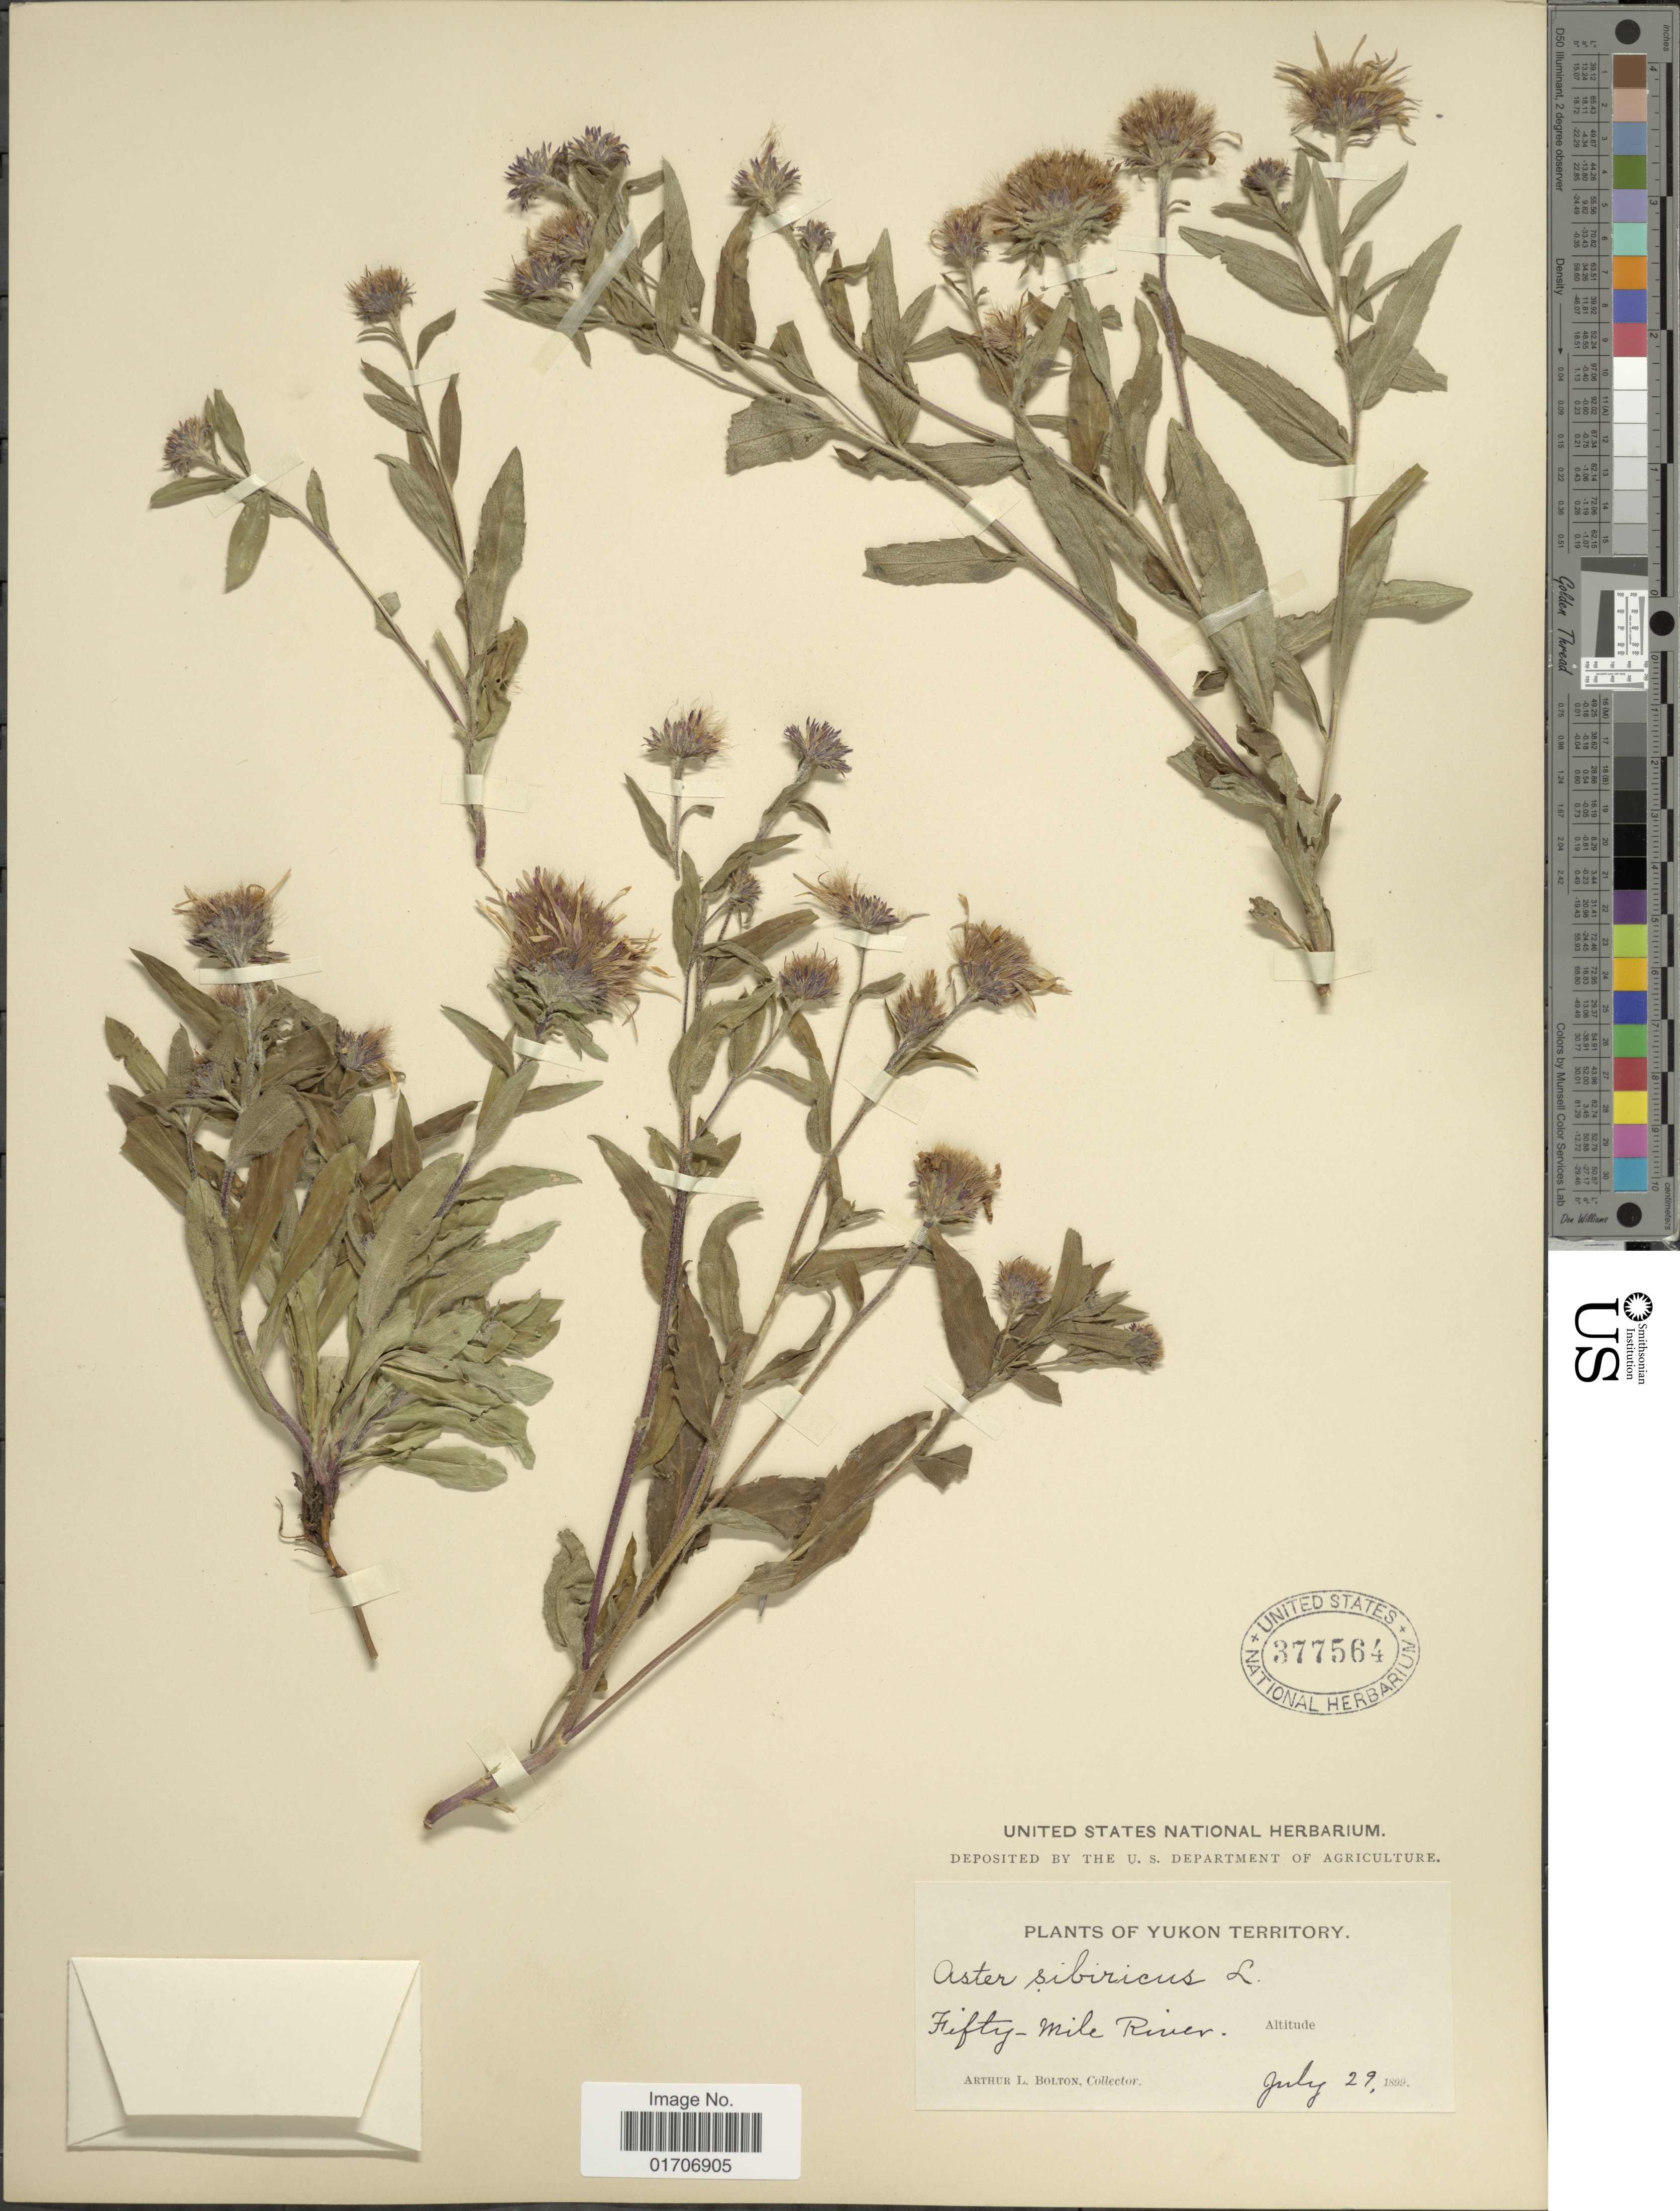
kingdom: Plantae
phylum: Tracheophyta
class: Magnoliopsida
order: Asterales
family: Asteraceae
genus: Eurybia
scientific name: Eurybia sibirica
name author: (L.) G.L. Nesom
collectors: A. Bolton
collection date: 1899-07-29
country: Canada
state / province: Yukon Territory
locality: Fifty-Mile River.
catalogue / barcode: US 377564